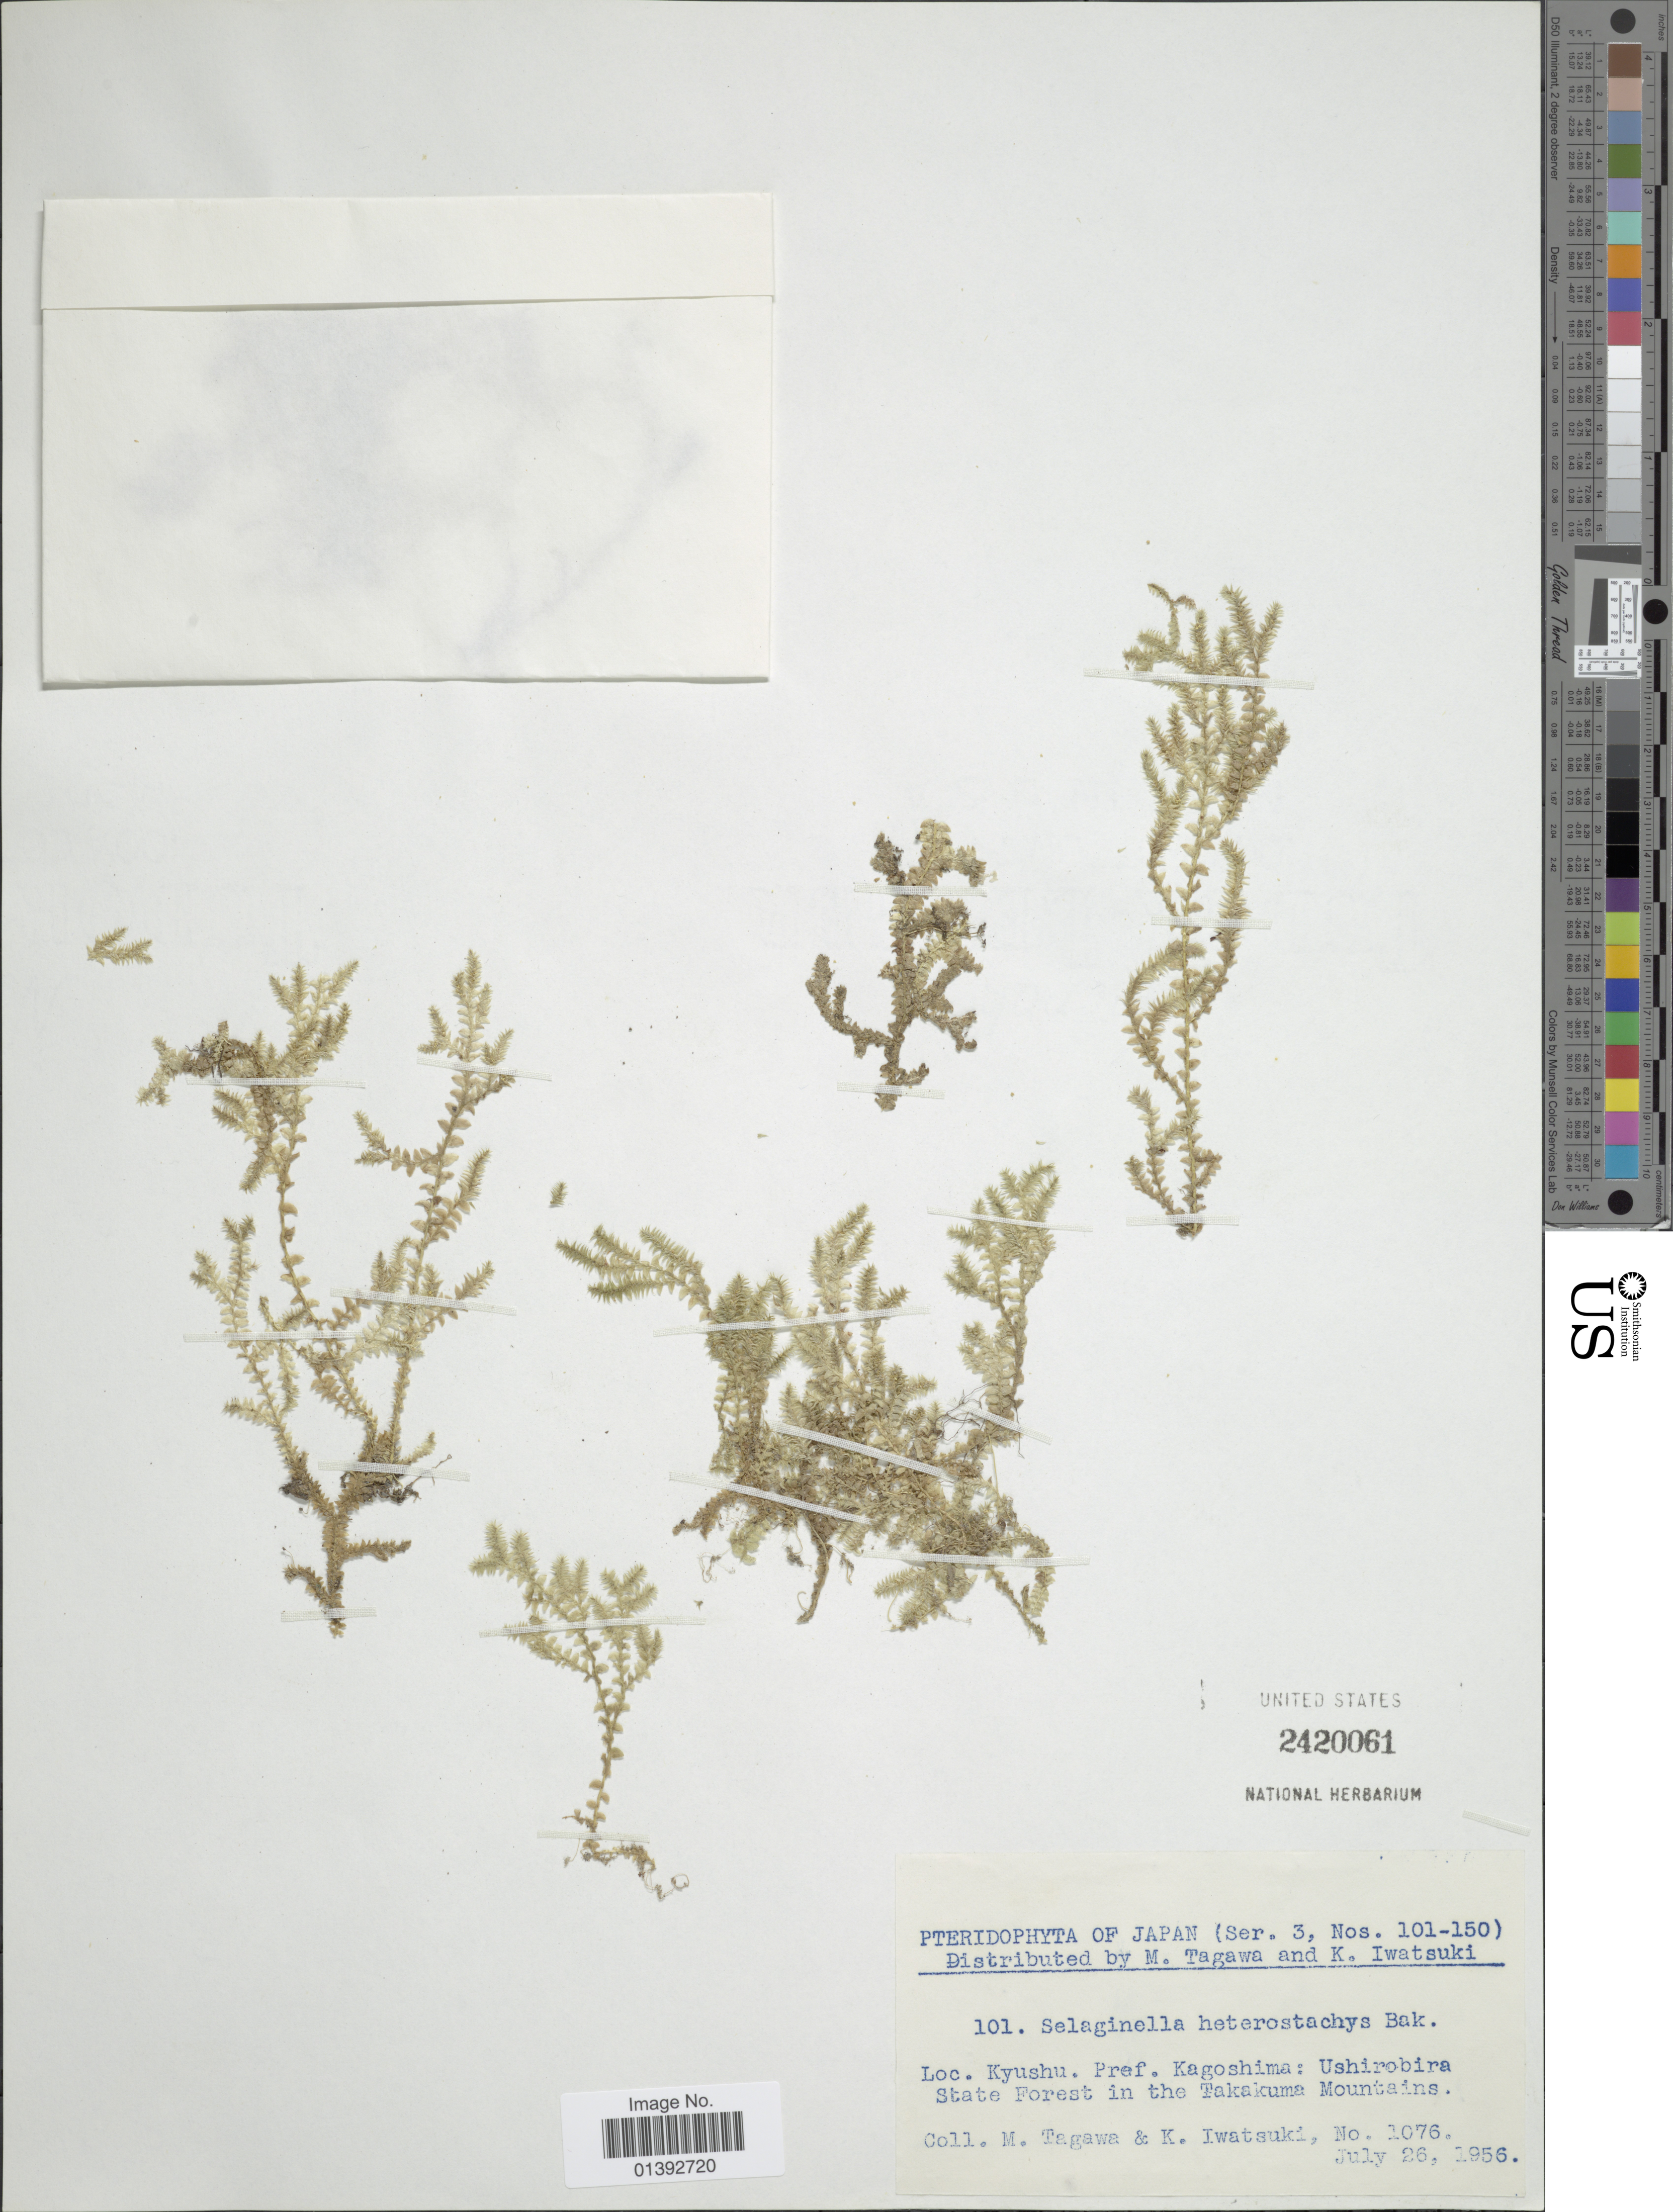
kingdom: Plantae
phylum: Tracheophyta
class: Lycopodiopsida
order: Selaginellales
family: Selaginellaceae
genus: Selaginella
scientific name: Selaginella heterostachys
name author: Baker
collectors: M. Tagawa & K. Iwatsuki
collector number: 1076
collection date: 1956-07-26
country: Japan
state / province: Kagosima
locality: Kyushu, Ushirobira State Forest in the Takakuma Mountains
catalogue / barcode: US 2420061